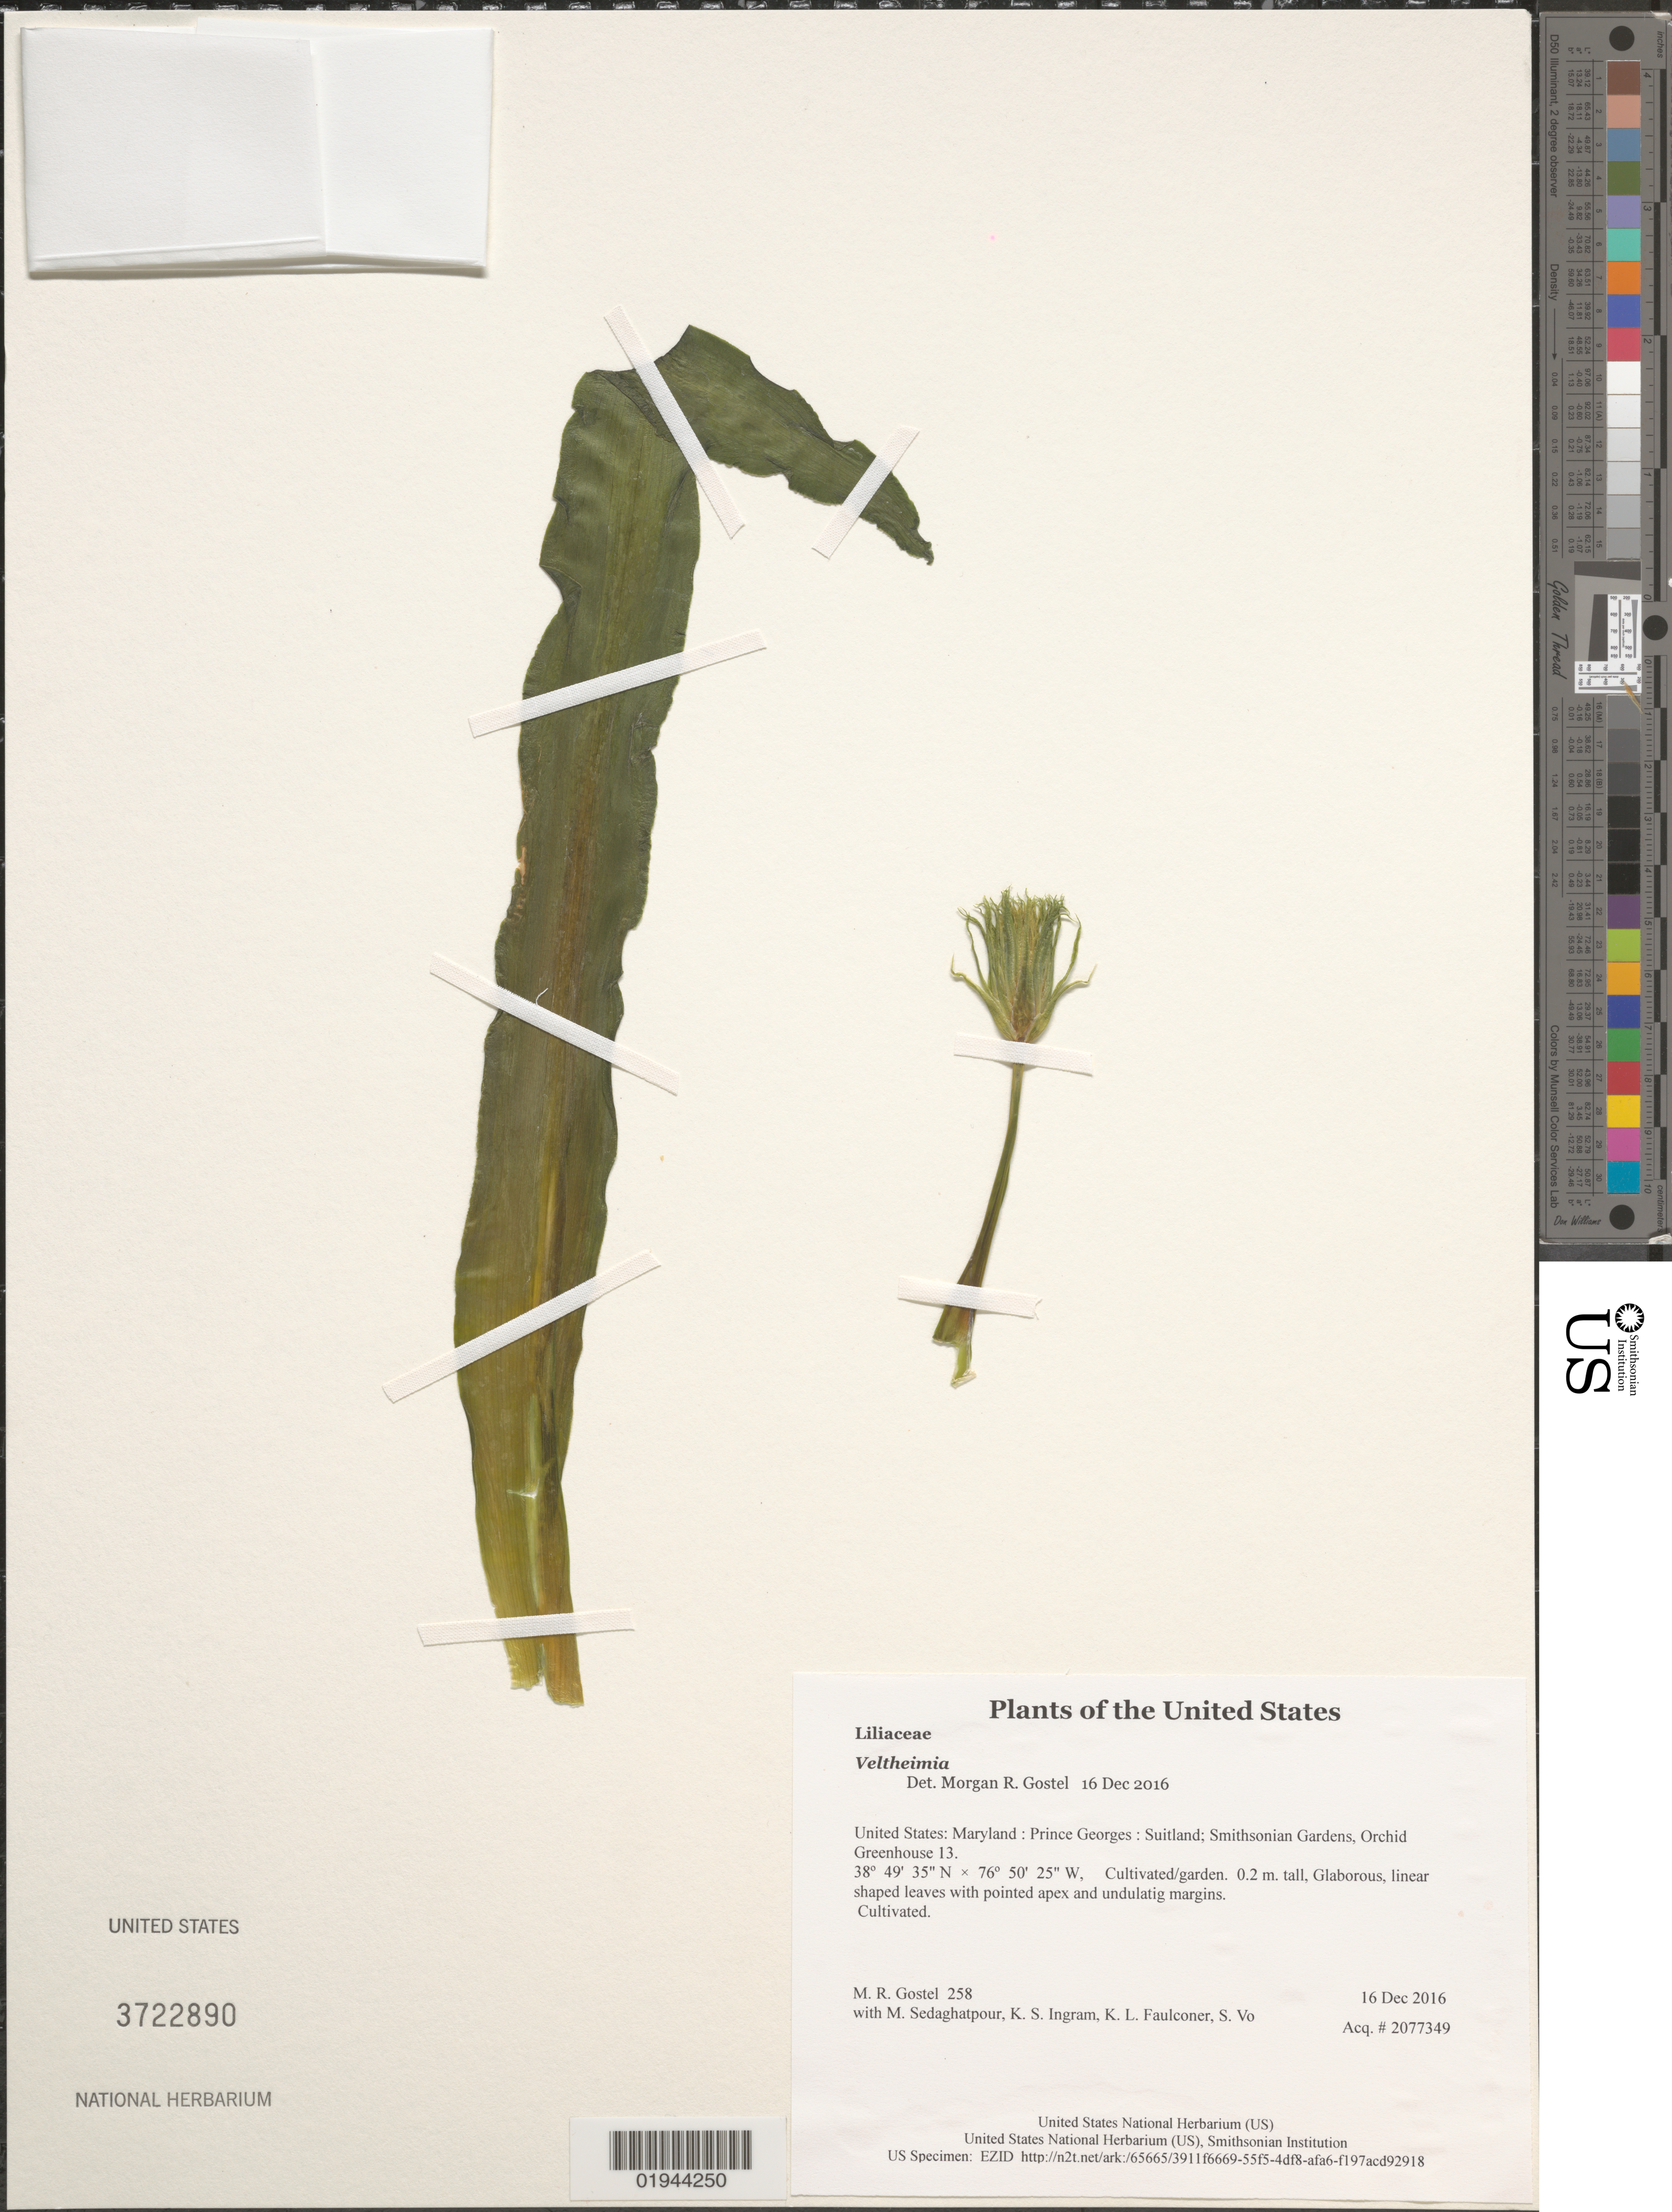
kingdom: Plantae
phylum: Tracheophyta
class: Liliopsida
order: Asparagales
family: Asparagaceae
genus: Veltheimia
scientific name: Veltheimia sp.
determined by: Gostel, M. R.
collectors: M. R. Gostel, M. Sedaghatpour, K. S. Ingram, K. L. Faulconer & S. Vo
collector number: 258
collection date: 2016-12-16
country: United States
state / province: Maryland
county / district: Prince George's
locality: Suitland; Smithsonian Gardens, Orchid Greenhouse 13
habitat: Cultivated/garden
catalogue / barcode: US 3722890